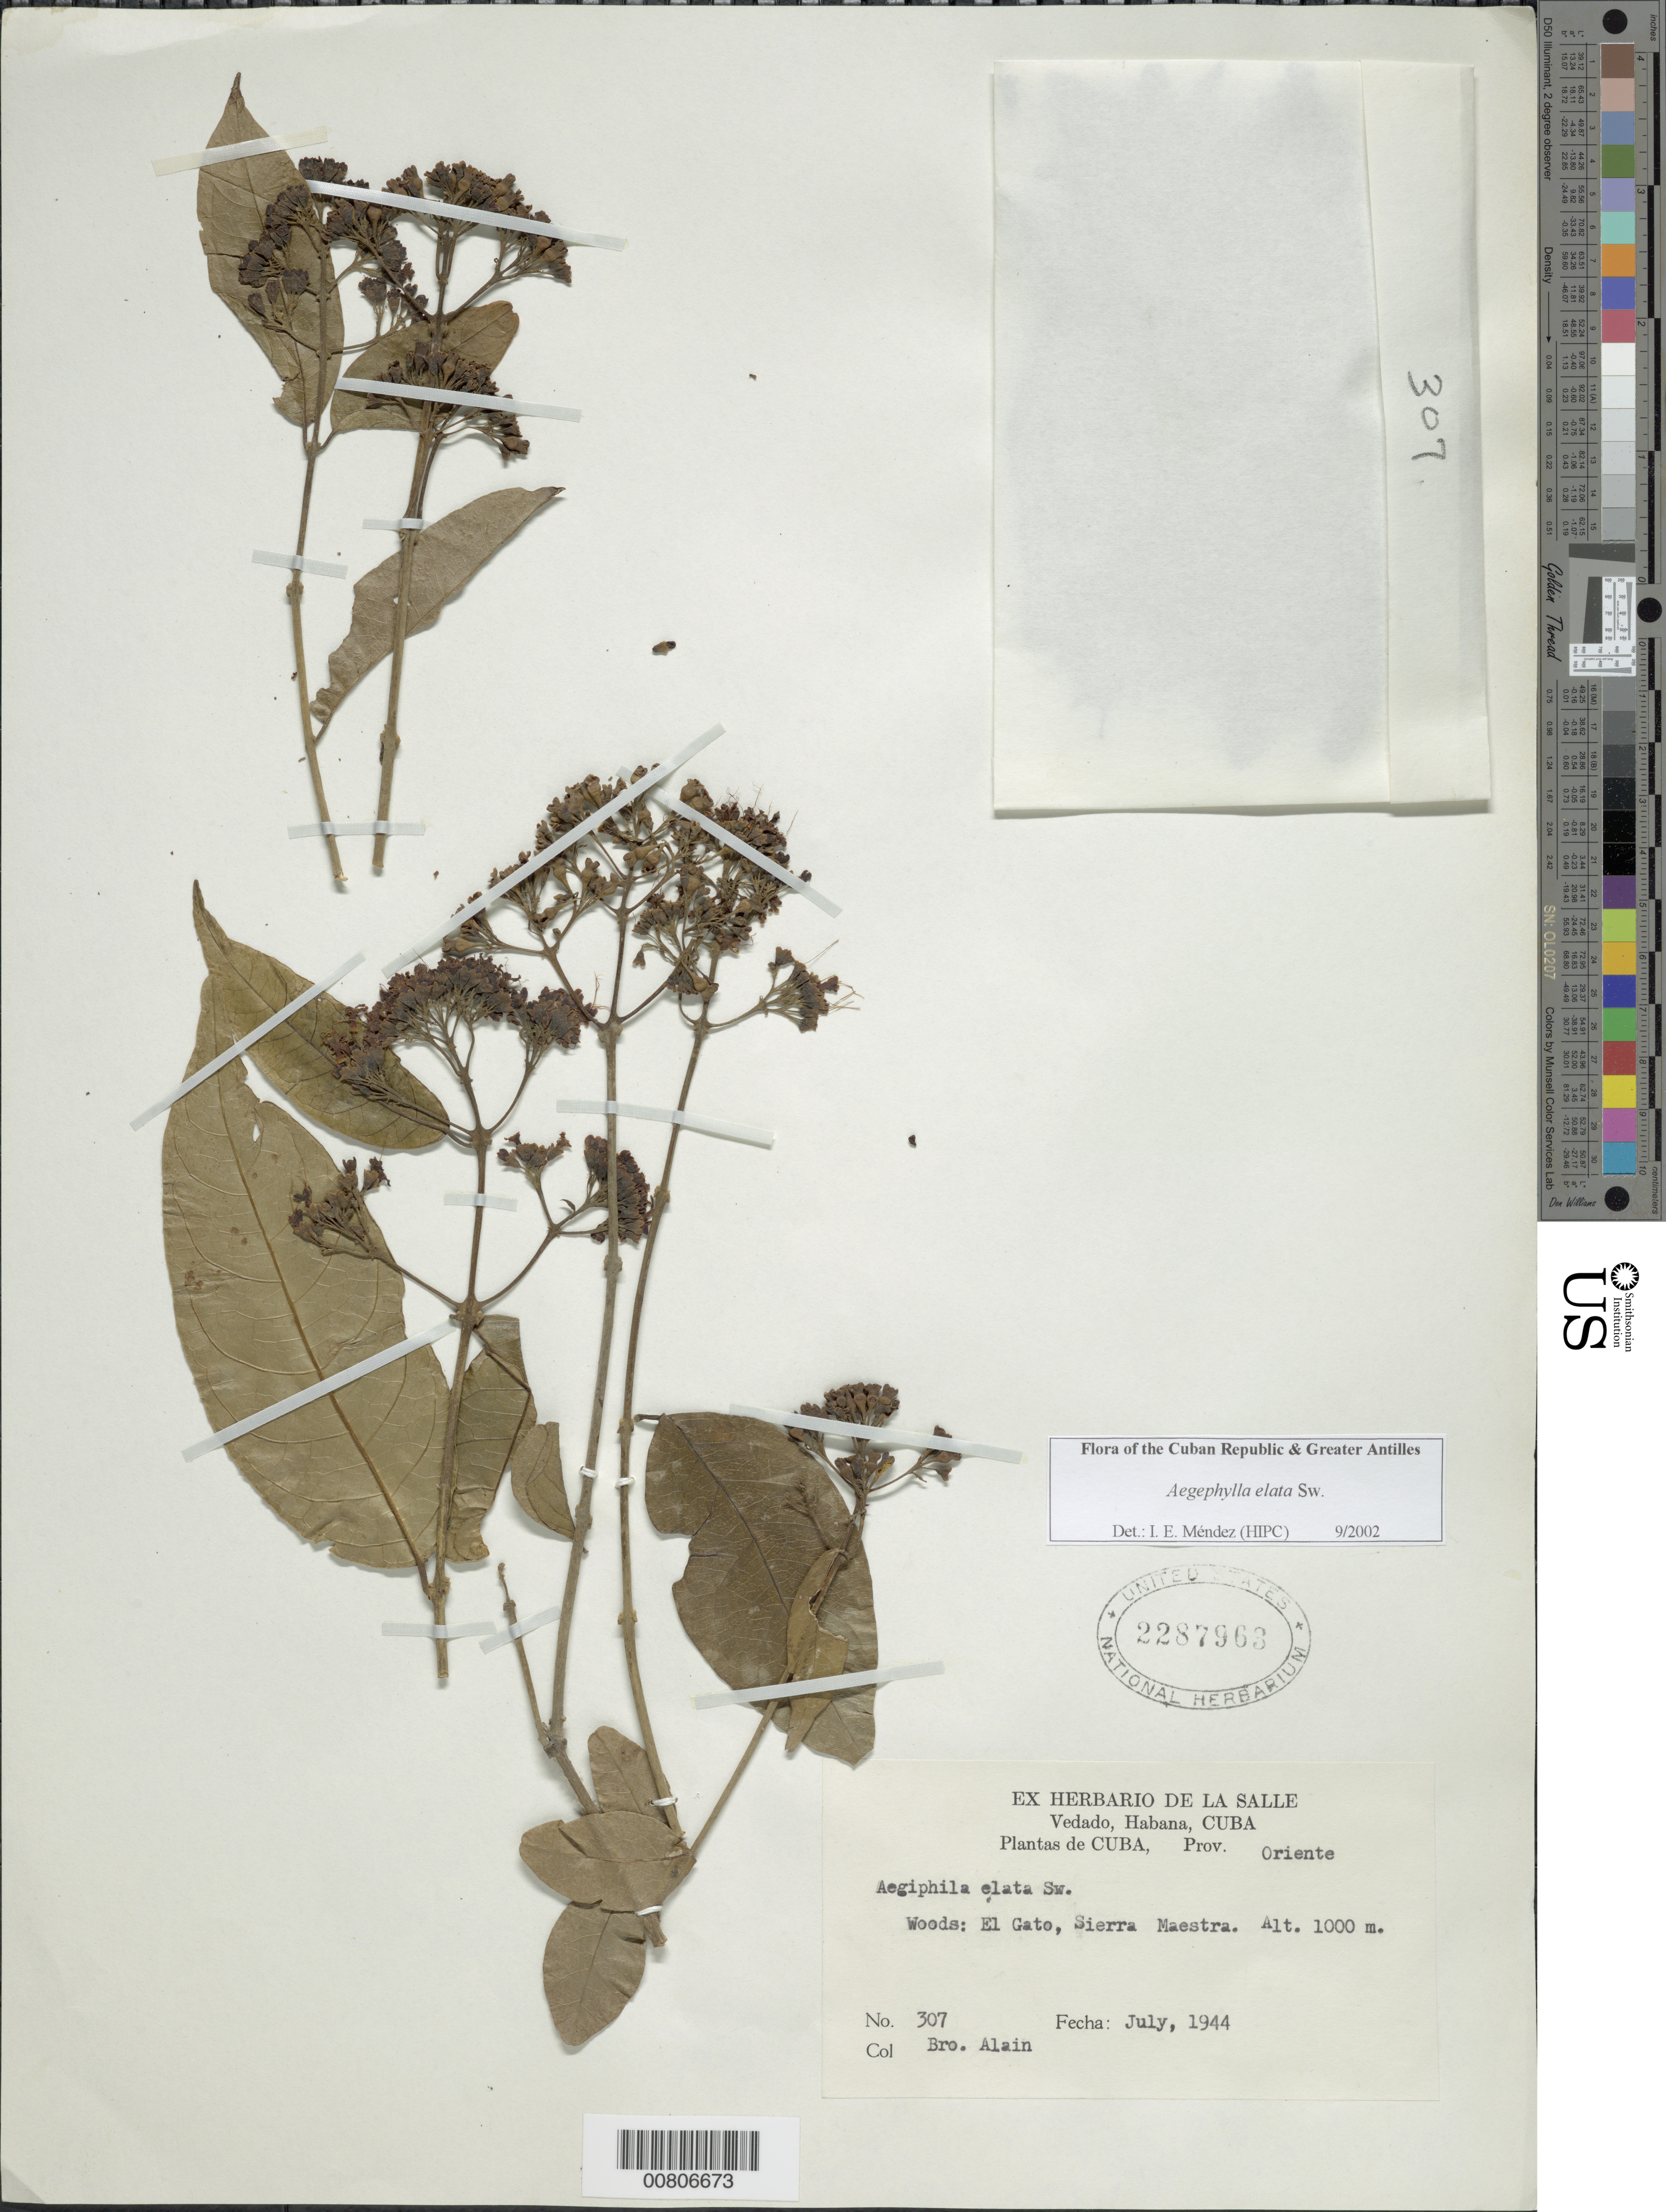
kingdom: Plantae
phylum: Tracheophyta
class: Magnoliopsida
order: Lamiales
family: Lamiaceae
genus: Aegiphila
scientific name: Aegiphila elata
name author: Sw.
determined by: Méndez, Isidro E., (HIPC)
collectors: A. H. Liogier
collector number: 307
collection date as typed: Jul 1944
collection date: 1944-07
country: Cuba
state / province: Granma / Santiago de Cuba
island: Cuba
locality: Oriente [Granma / Santiago de Cuba]. El Gato, Sierra Maestra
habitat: Woods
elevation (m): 1000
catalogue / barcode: US 2287963